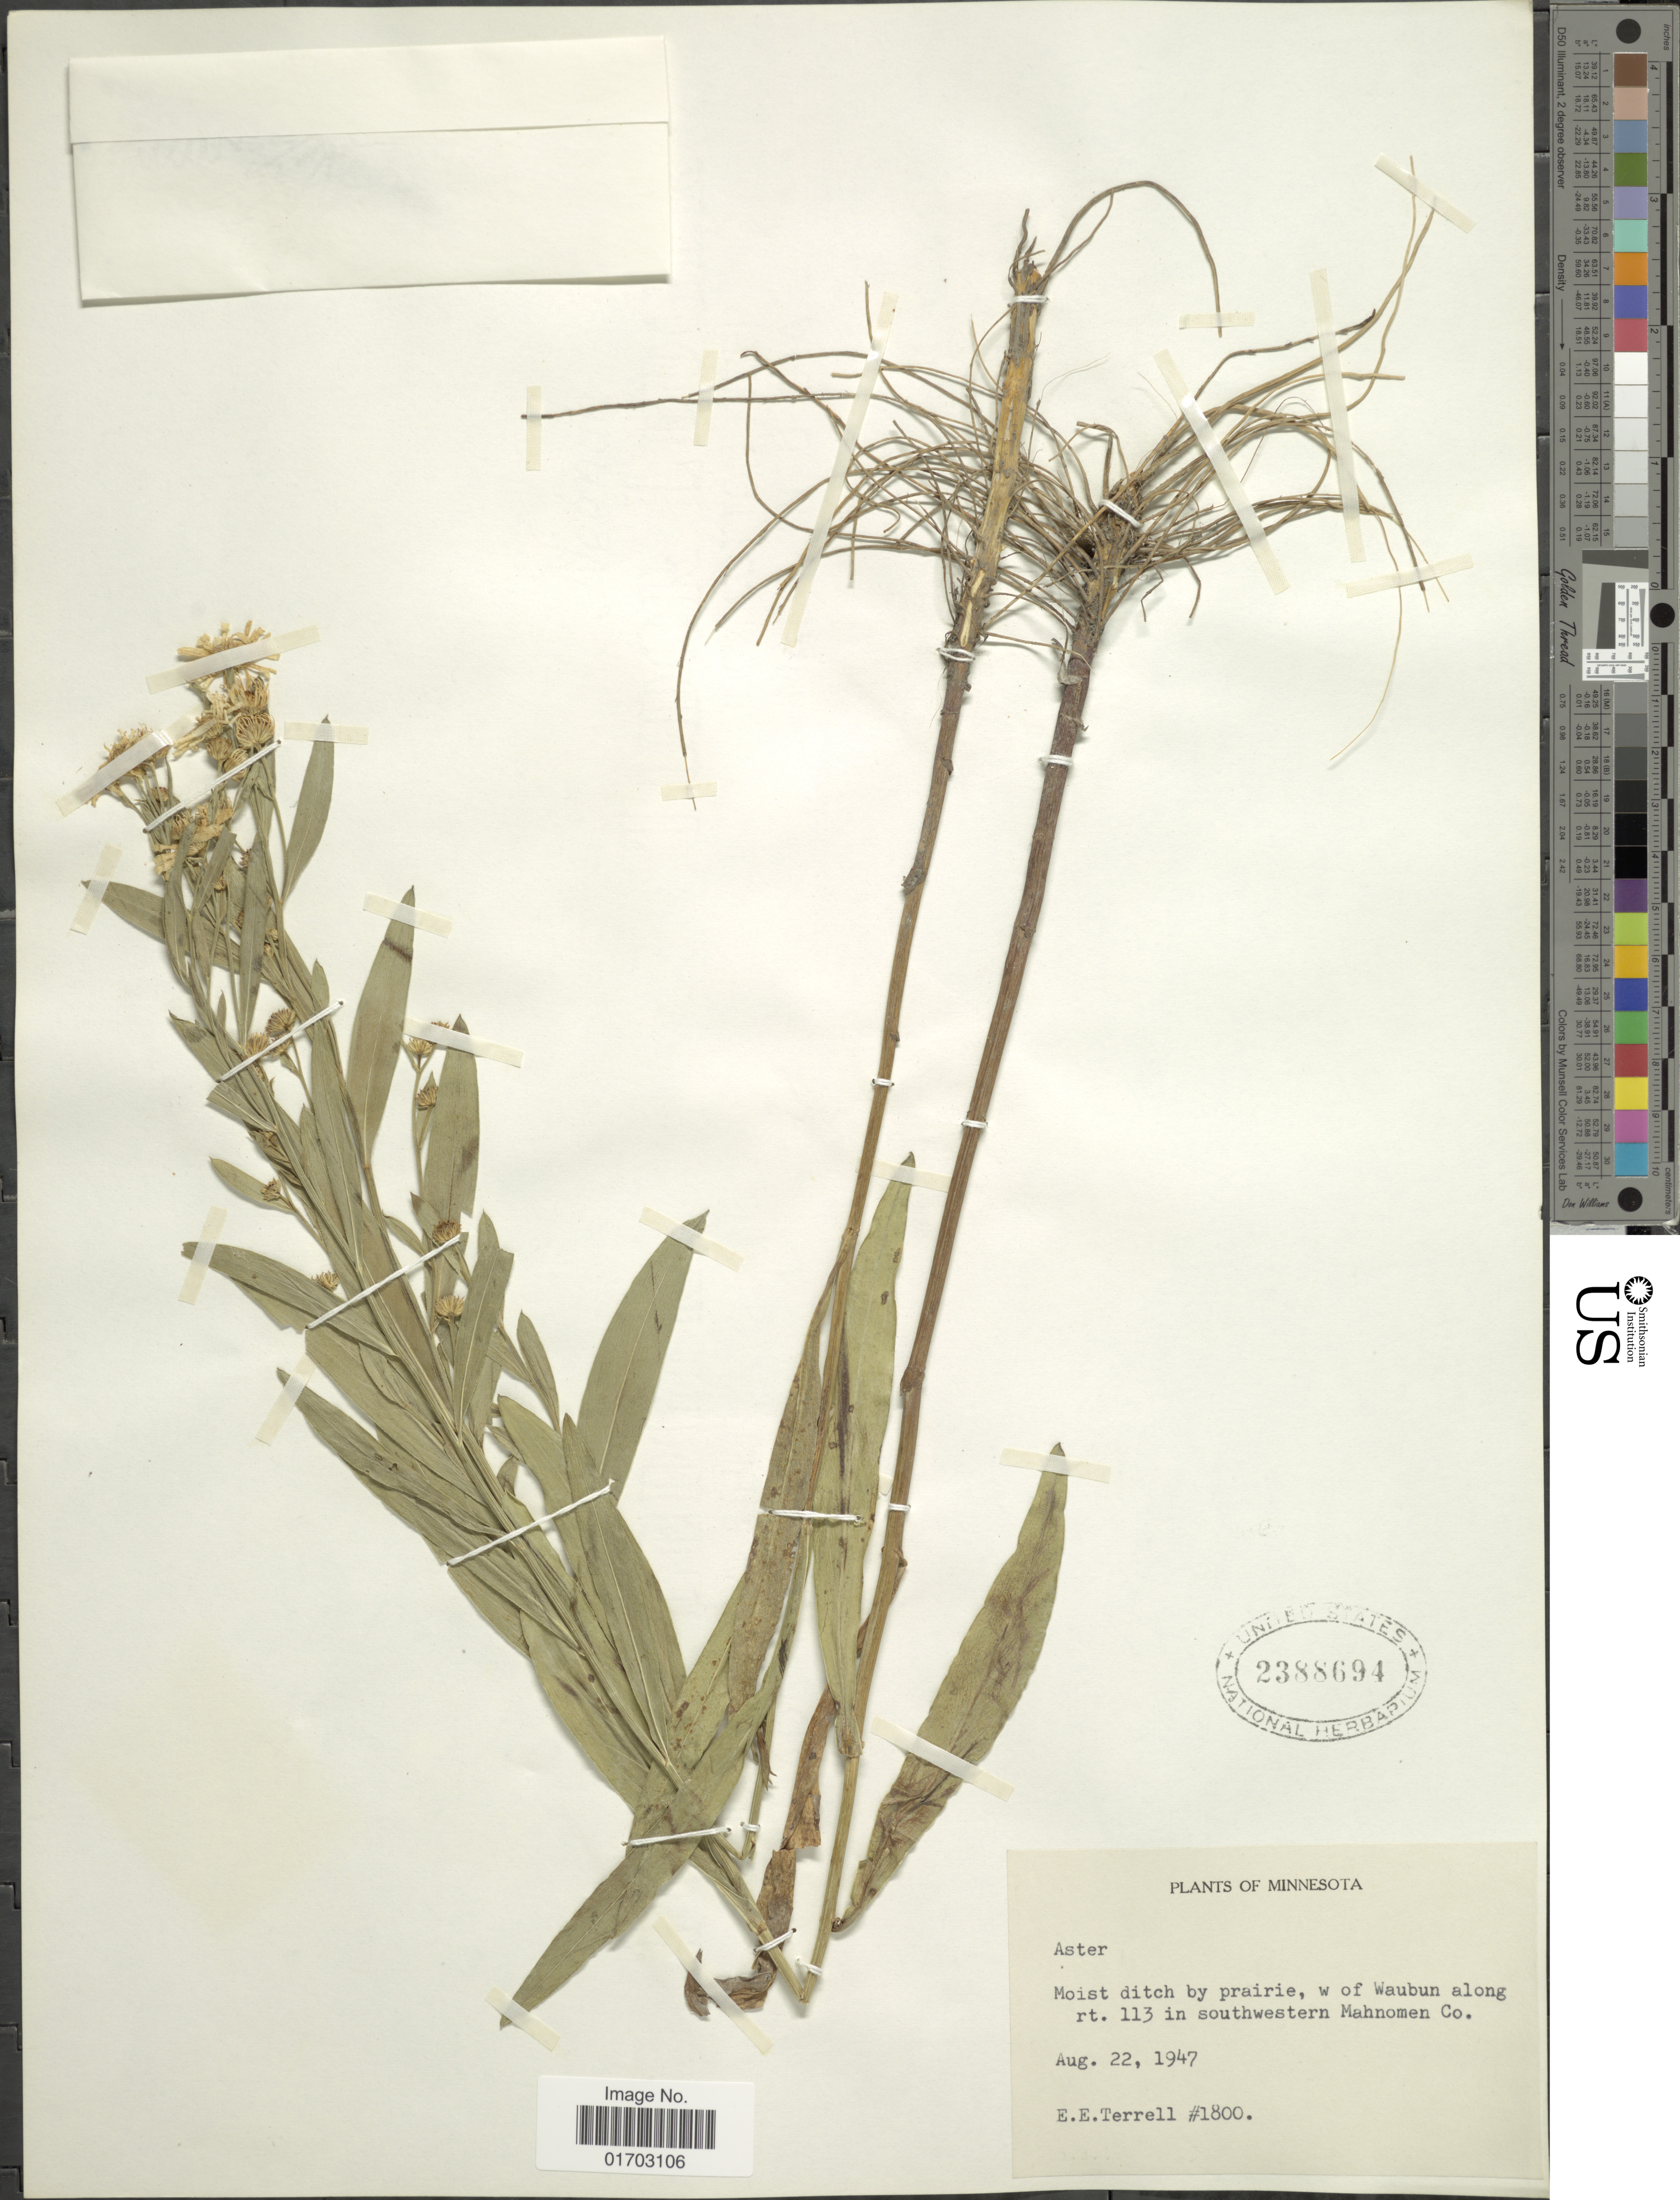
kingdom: Plantae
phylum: Tracheophyta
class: Magnoliopsida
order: Asterales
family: Asteraceae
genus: Symphyotrichum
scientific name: Symphyotrichum simplex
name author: (Willd.) Á. Löve & D. Löve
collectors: E. E. Terrell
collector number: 1800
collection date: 1947-08-22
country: United States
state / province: Minnesota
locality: W of Waubun along rt. 113 in southwestern Mahnomen Co.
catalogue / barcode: US 2388694